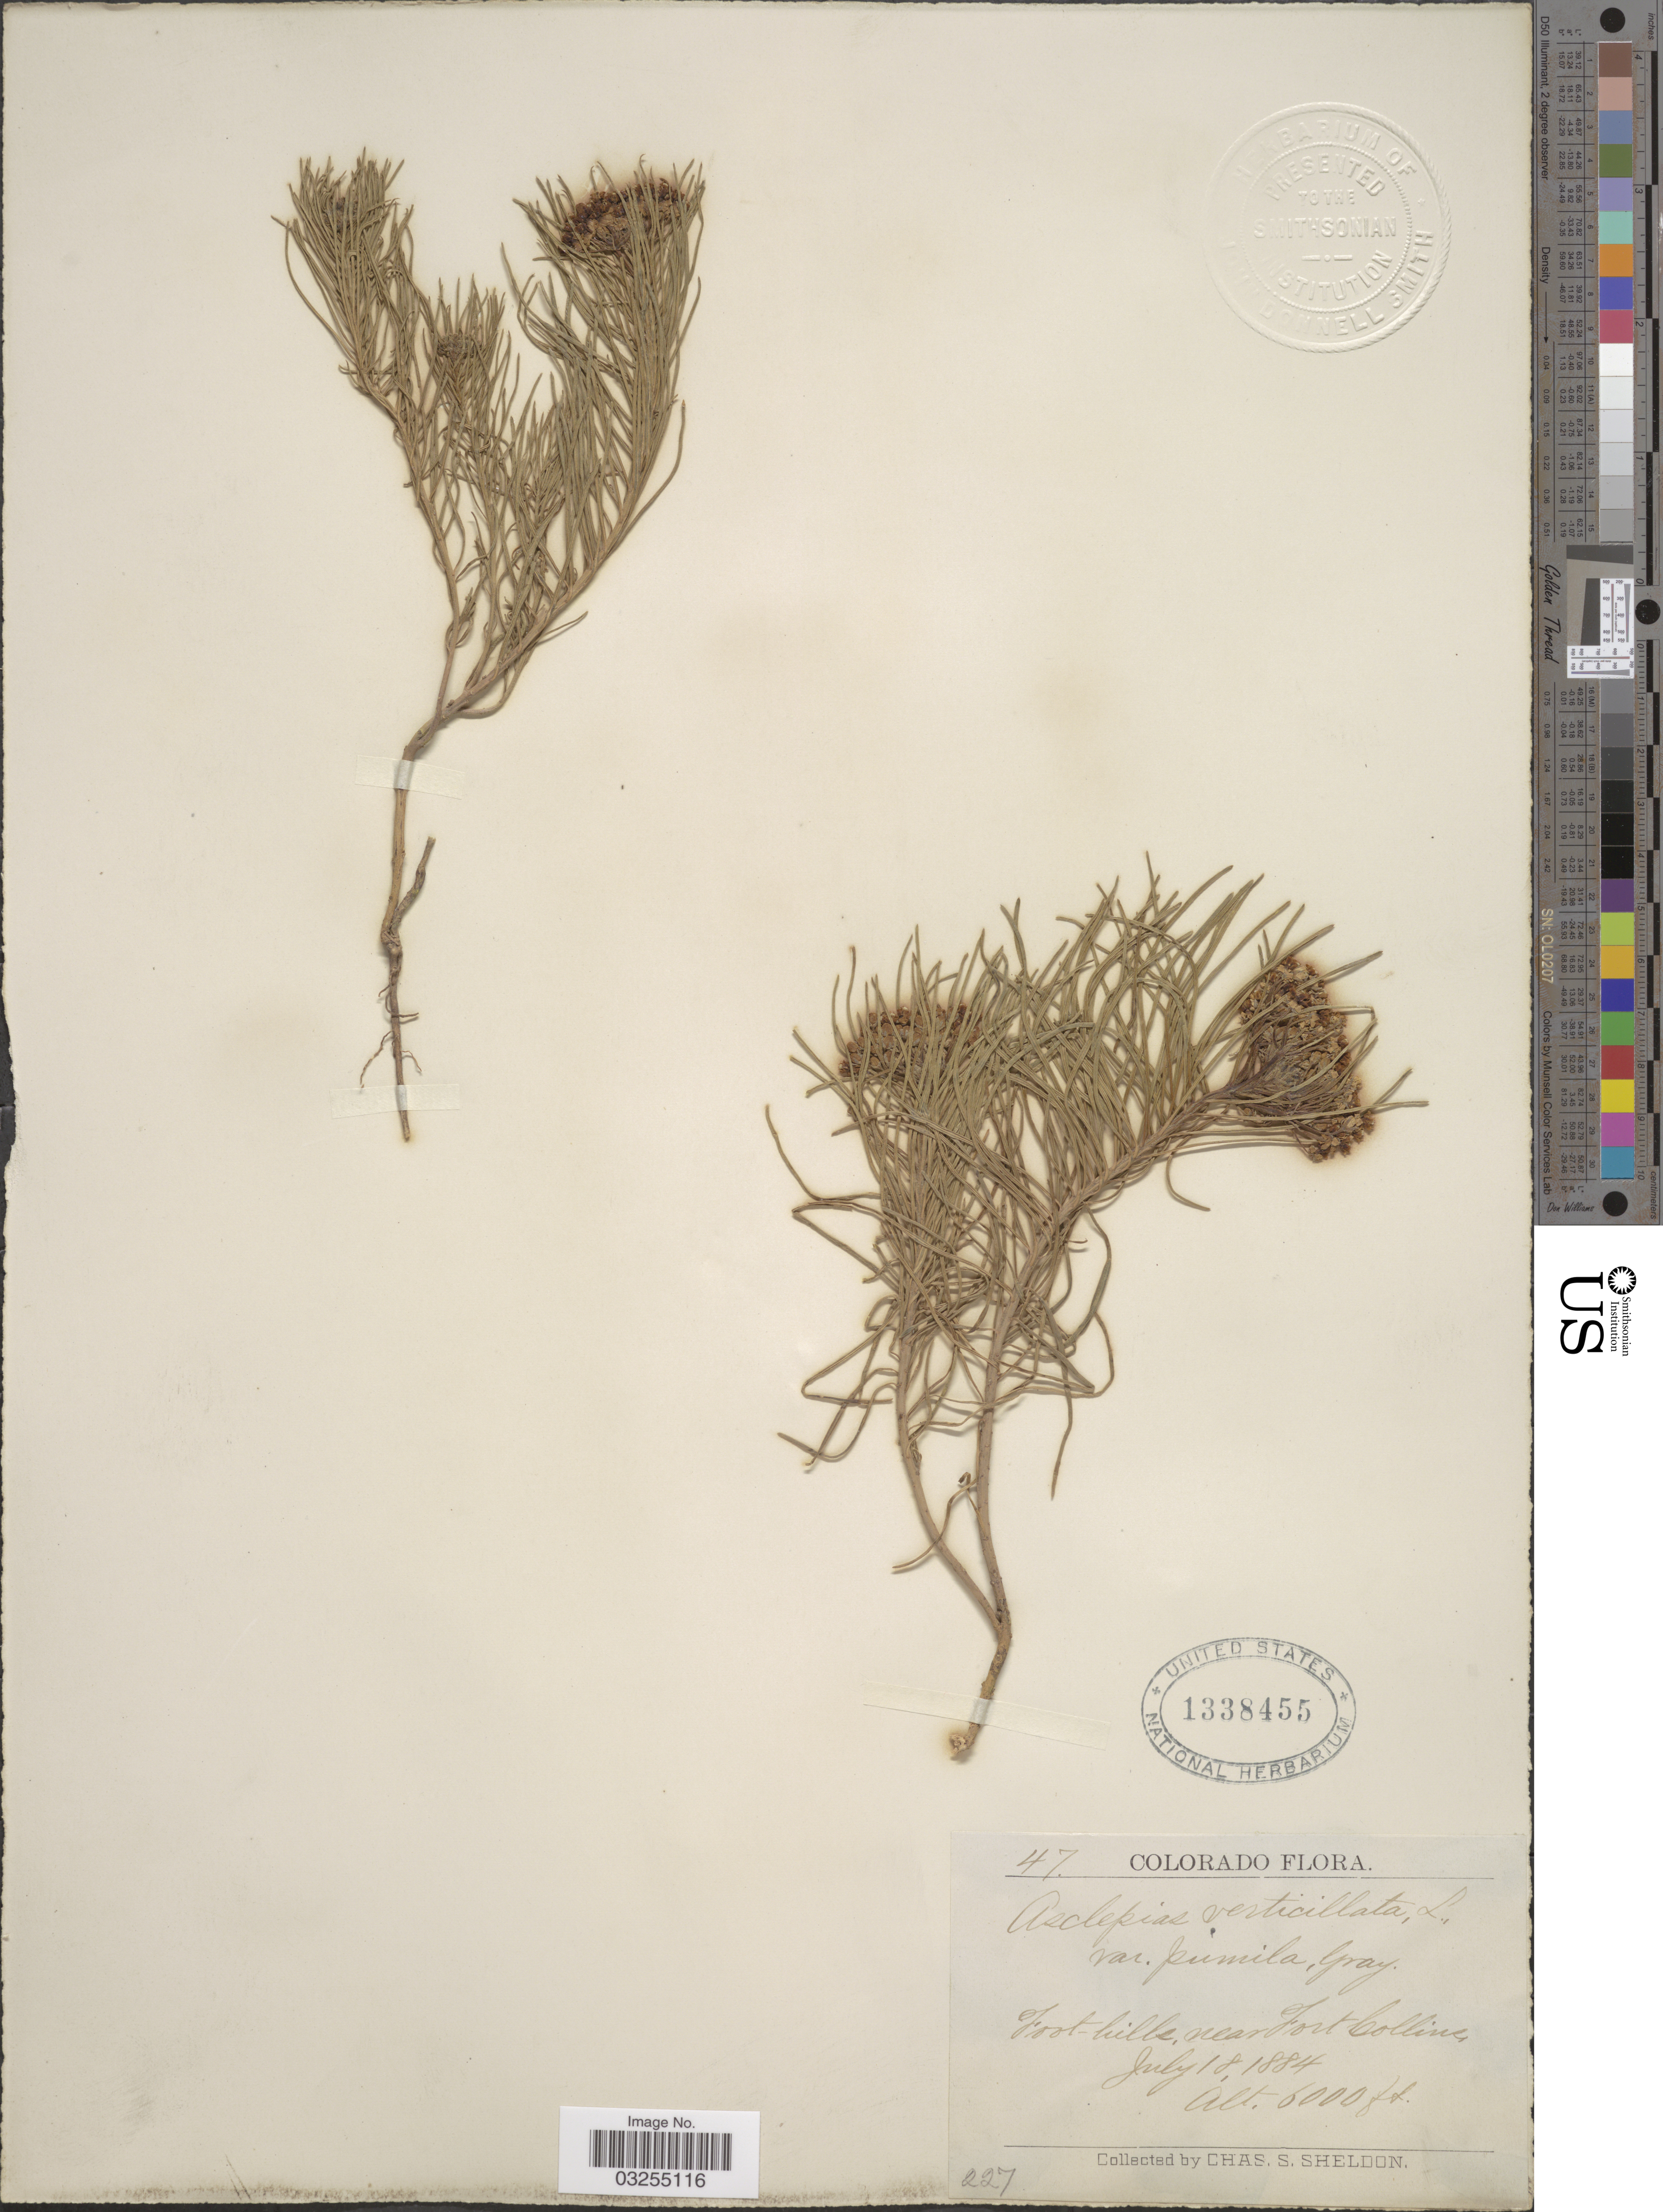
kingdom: Plantae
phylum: Tracheophyta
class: Magnoliopsida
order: Gentianales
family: Apocynaceae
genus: Asclepias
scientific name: Asclepias pumila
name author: (A. Gray) Vail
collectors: C. S. Sheldon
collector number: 227/47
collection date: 1884-07-18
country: United States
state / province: Colorado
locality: Foot-hills, near Fort Collins.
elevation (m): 1829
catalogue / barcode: US 1338455